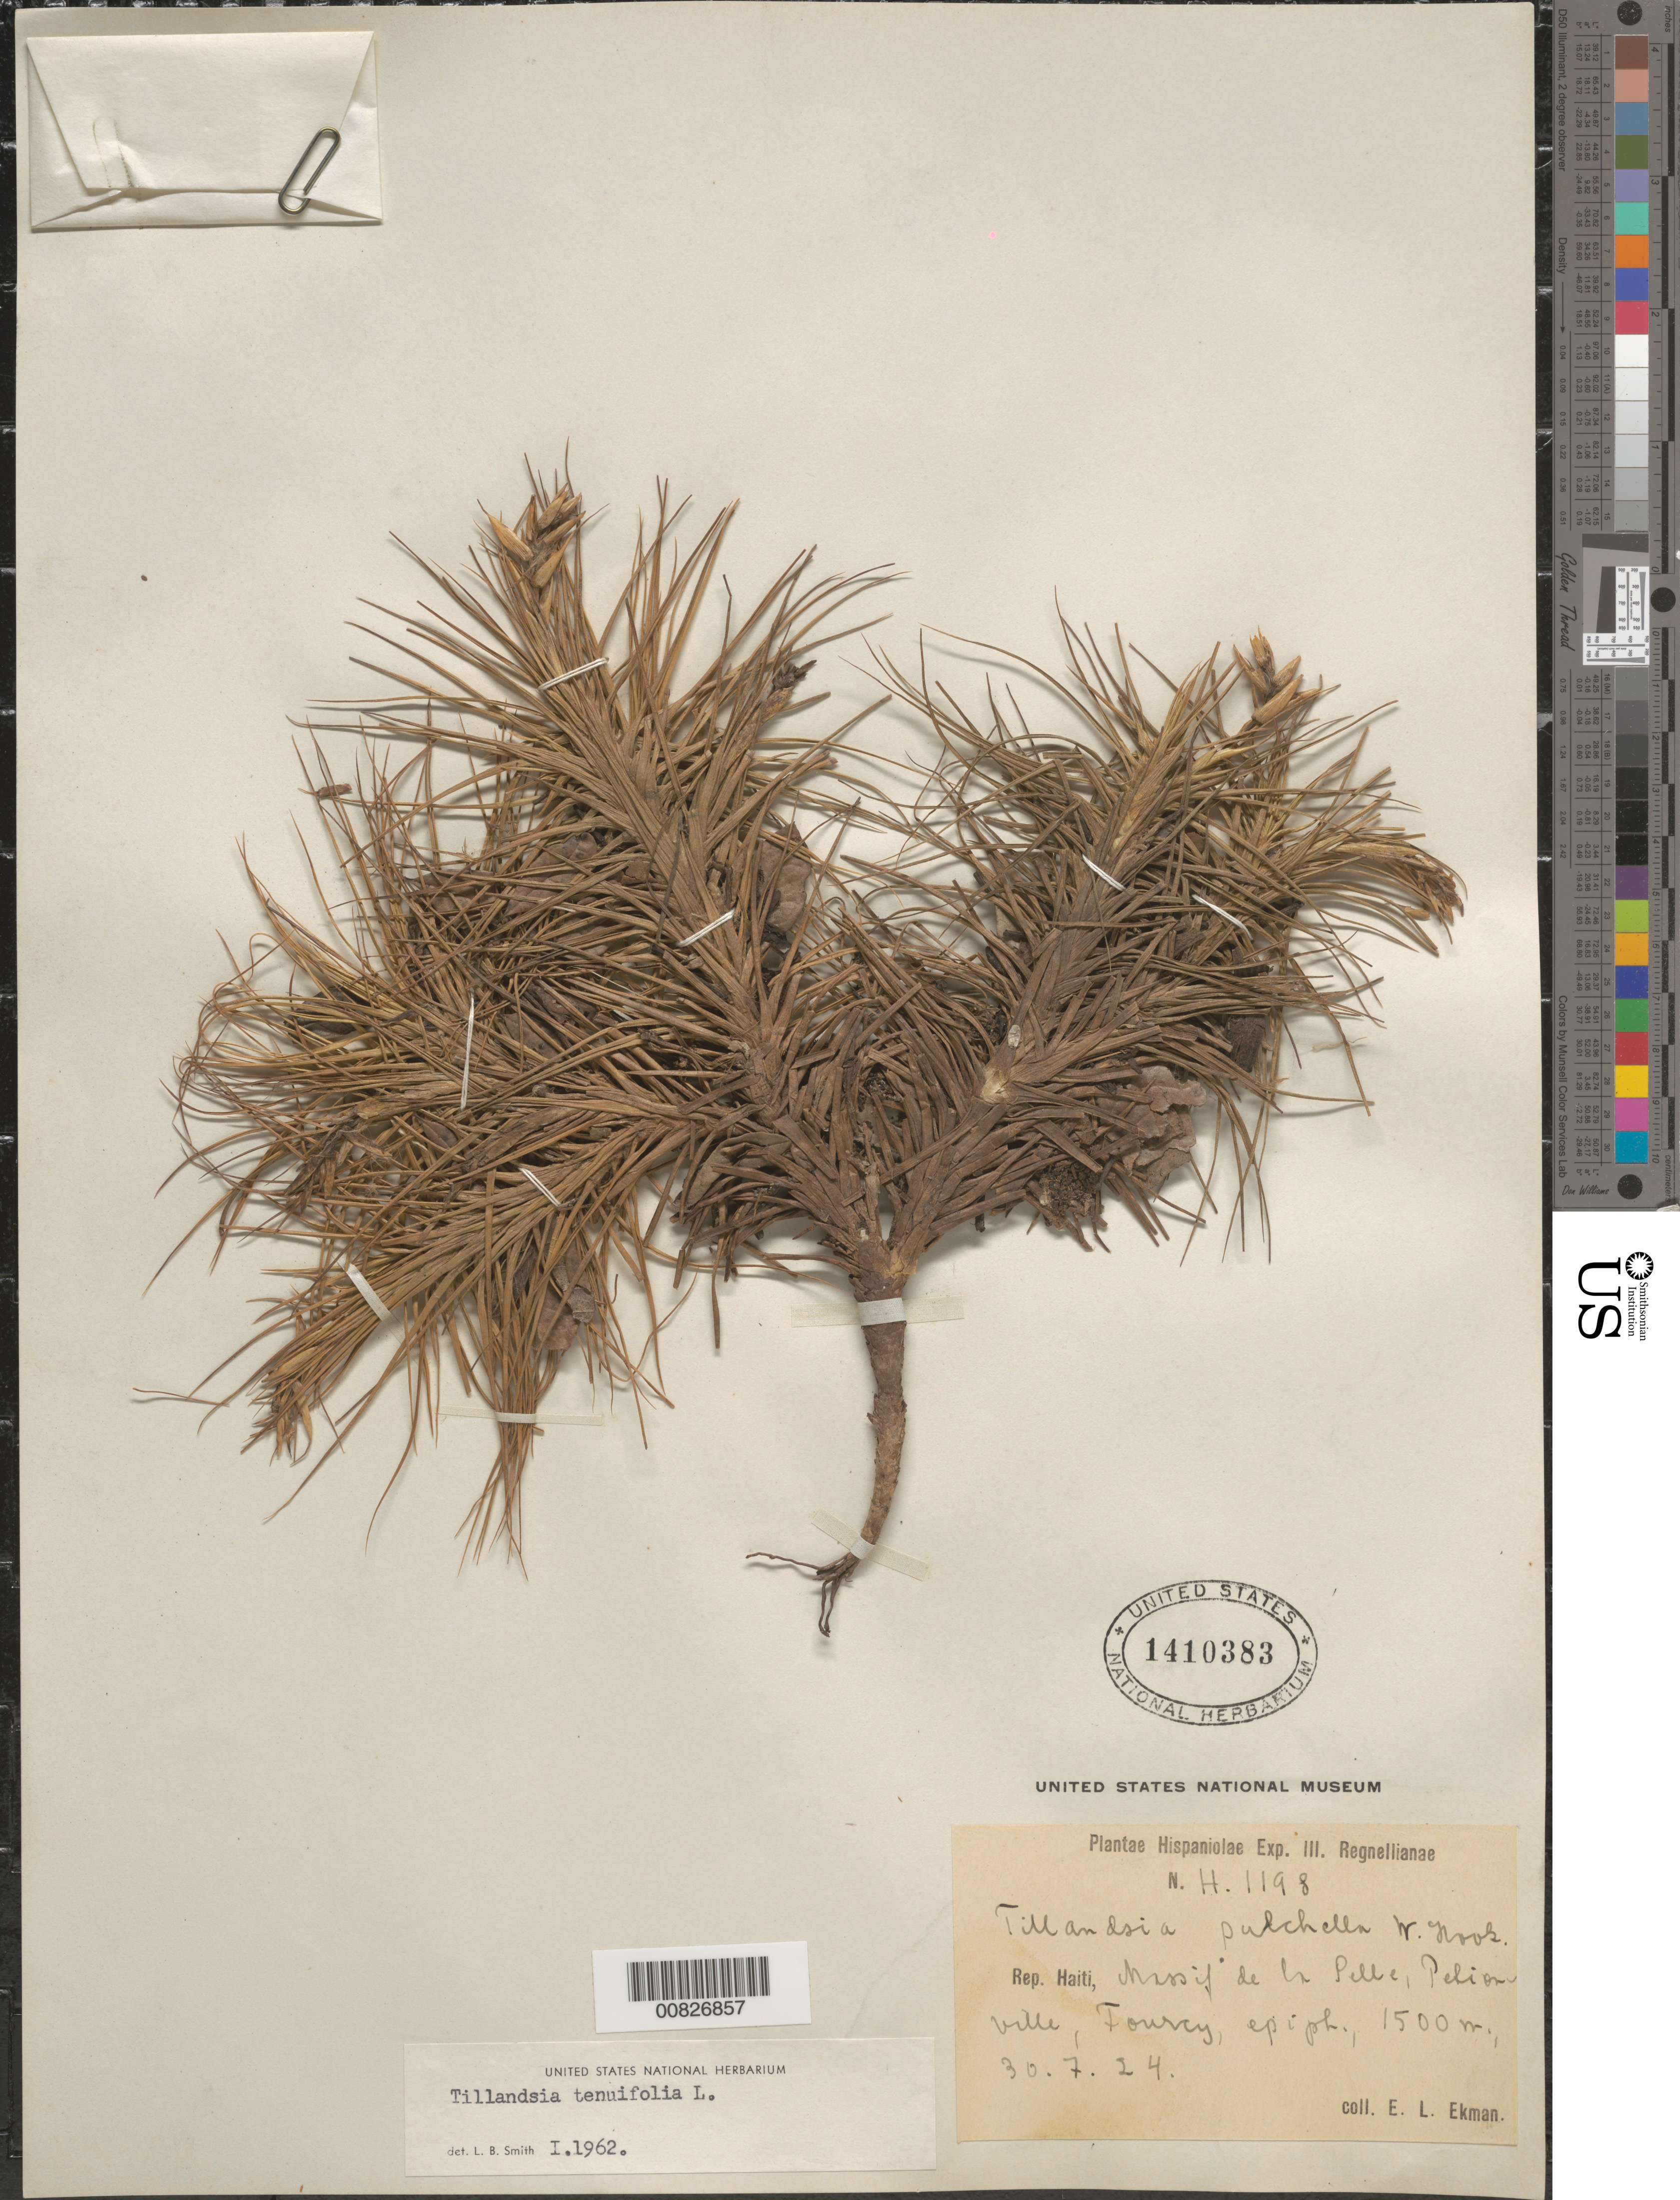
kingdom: Plantae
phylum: Tracheophyta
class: Liliopsida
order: Poales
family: Bromeliaceae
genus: Tillandsia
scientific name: Tillandsia tenuifolia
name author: L.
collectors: E. L. Ekman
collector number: H 1198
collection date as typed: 30 Jul 1924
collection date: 1924-07-30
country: Haiti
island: Hispaniola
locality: Massif de la Selle, Petionville, Fourcy.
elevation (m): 1500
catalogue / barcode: US 1410383